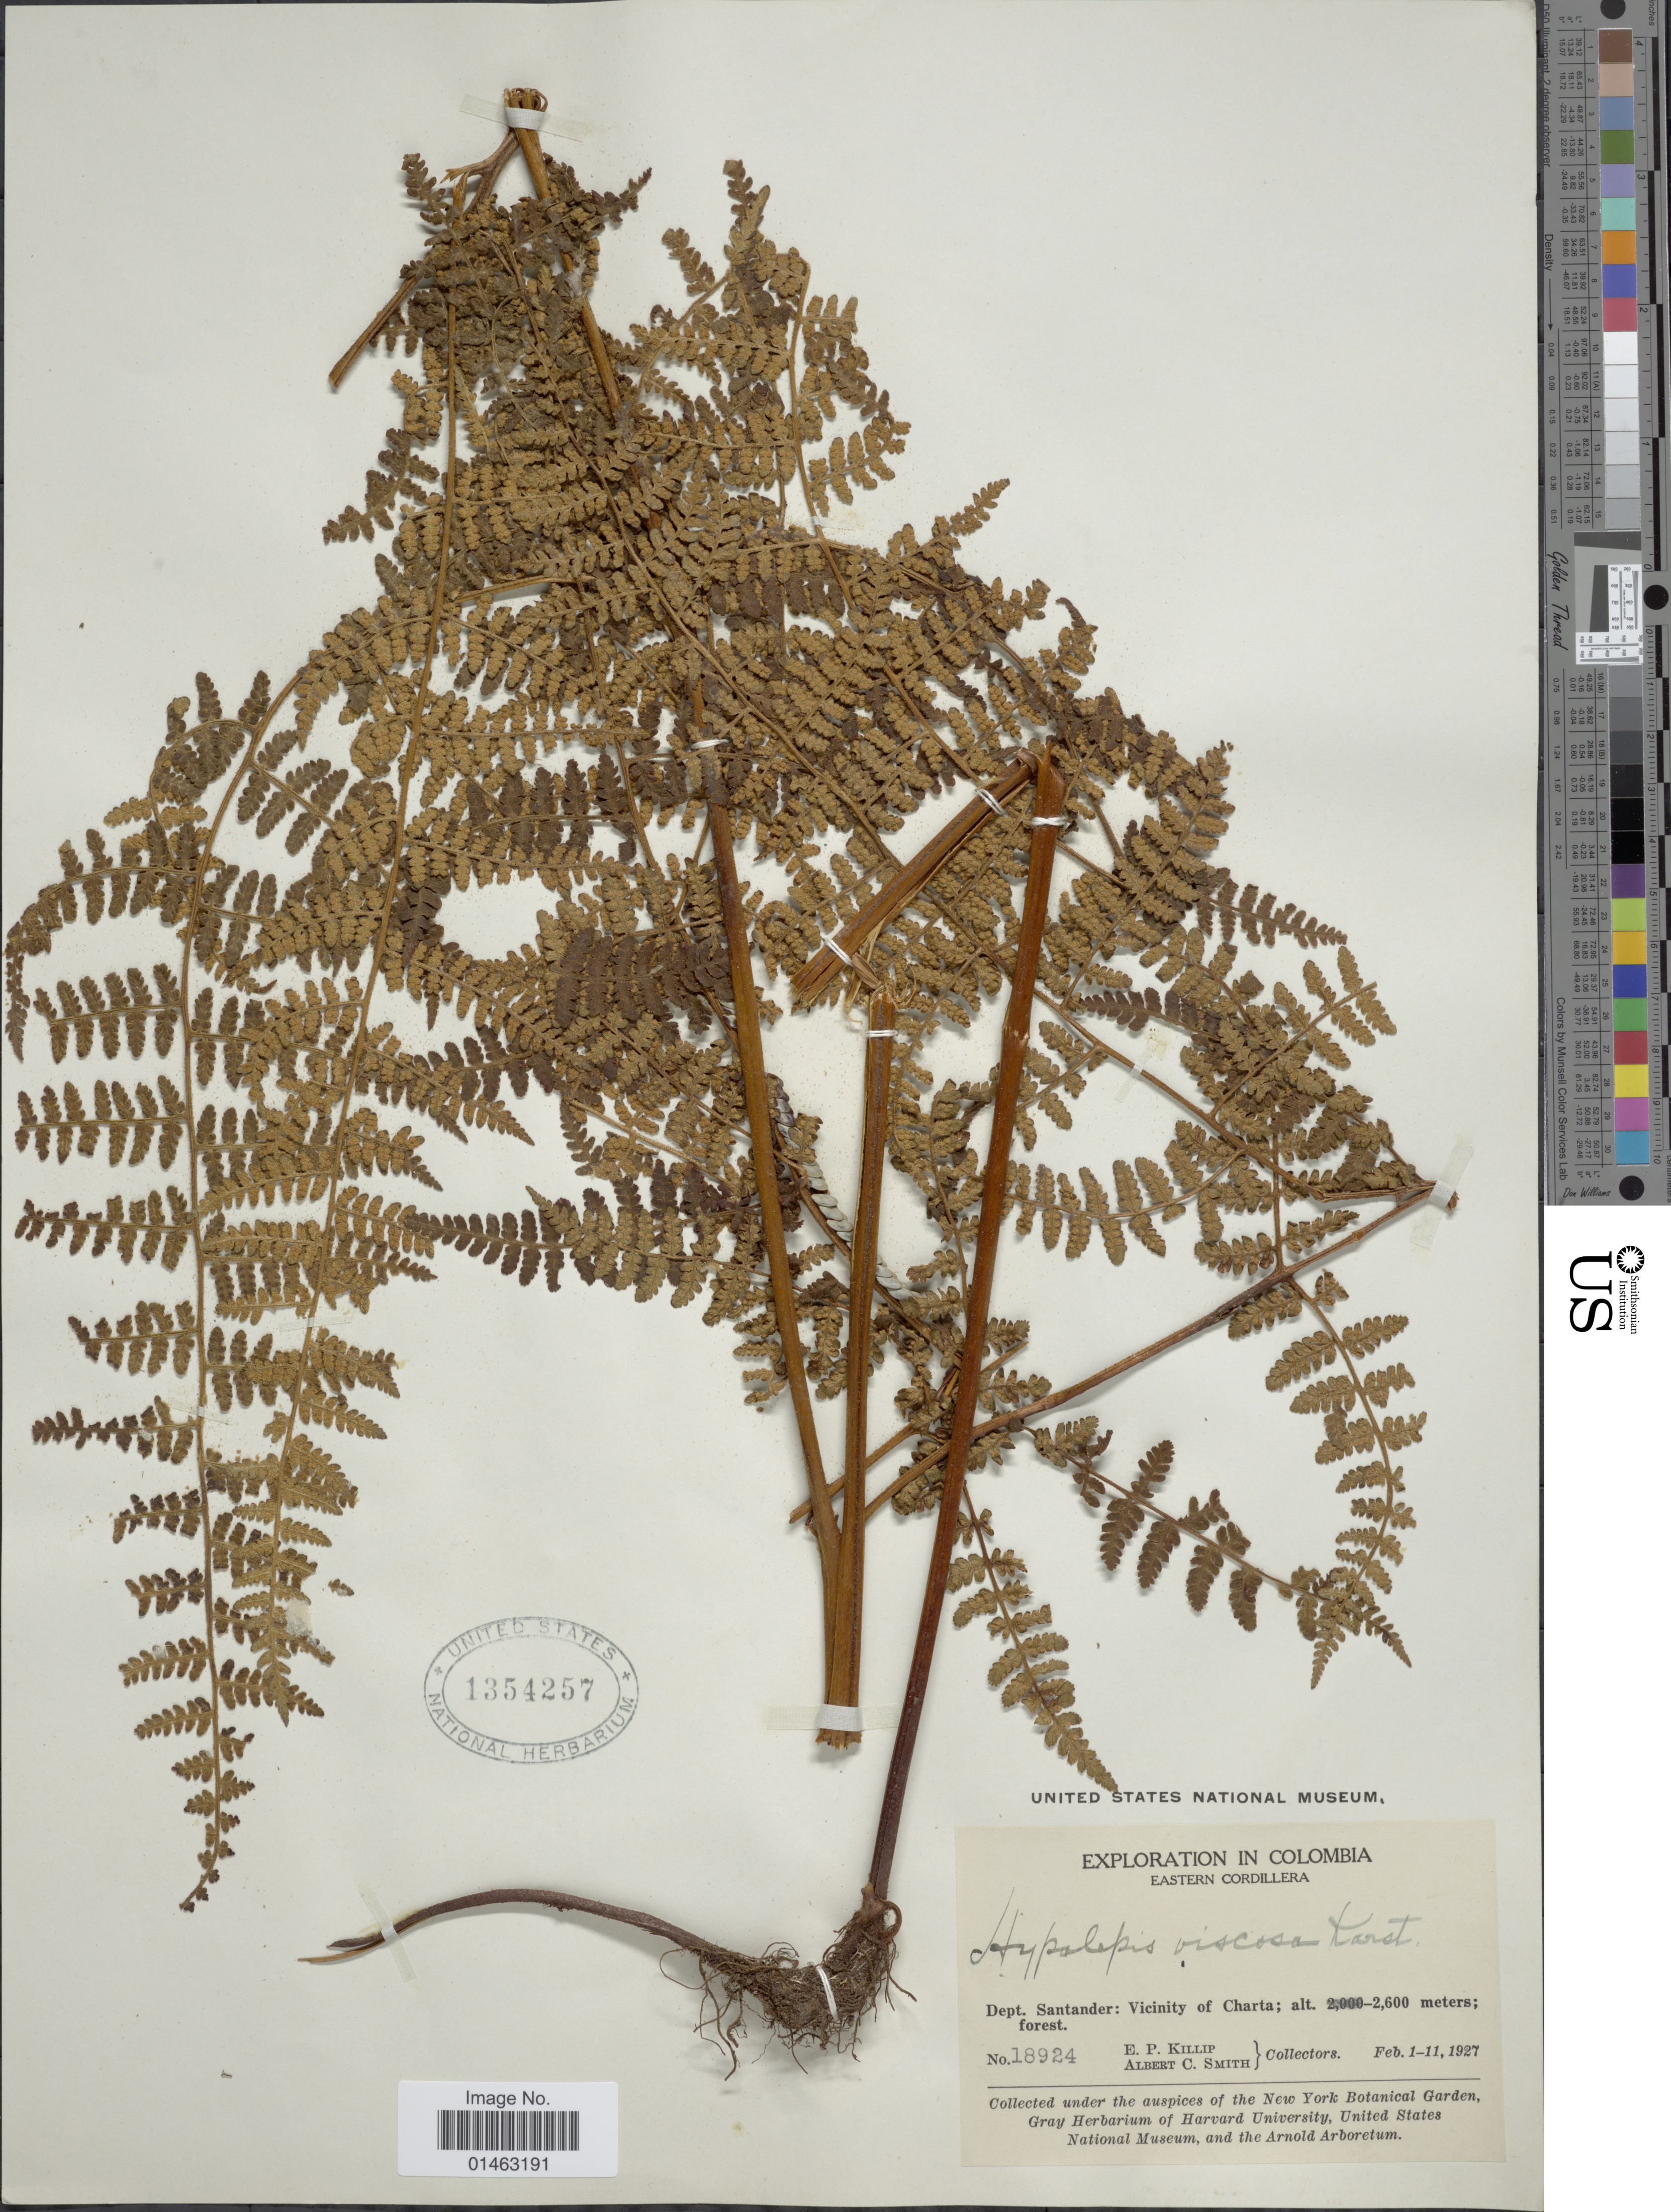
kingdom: Plantae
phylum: Tracheophyta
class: Polypodiopsida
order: Polypodiales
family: Dennstaedtiaceae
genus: Hypolepis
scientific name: Hypolepis viscosa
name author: H. Karst.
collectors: E. P. Killip & A. C. Smith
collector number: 18924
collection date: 1927-02-01/1927-02-11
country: Colombia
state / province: Santander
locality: Eastern Cordillera. Dept. Santander: Vicinity of Charta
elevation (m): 2000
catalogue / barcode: US 1354257